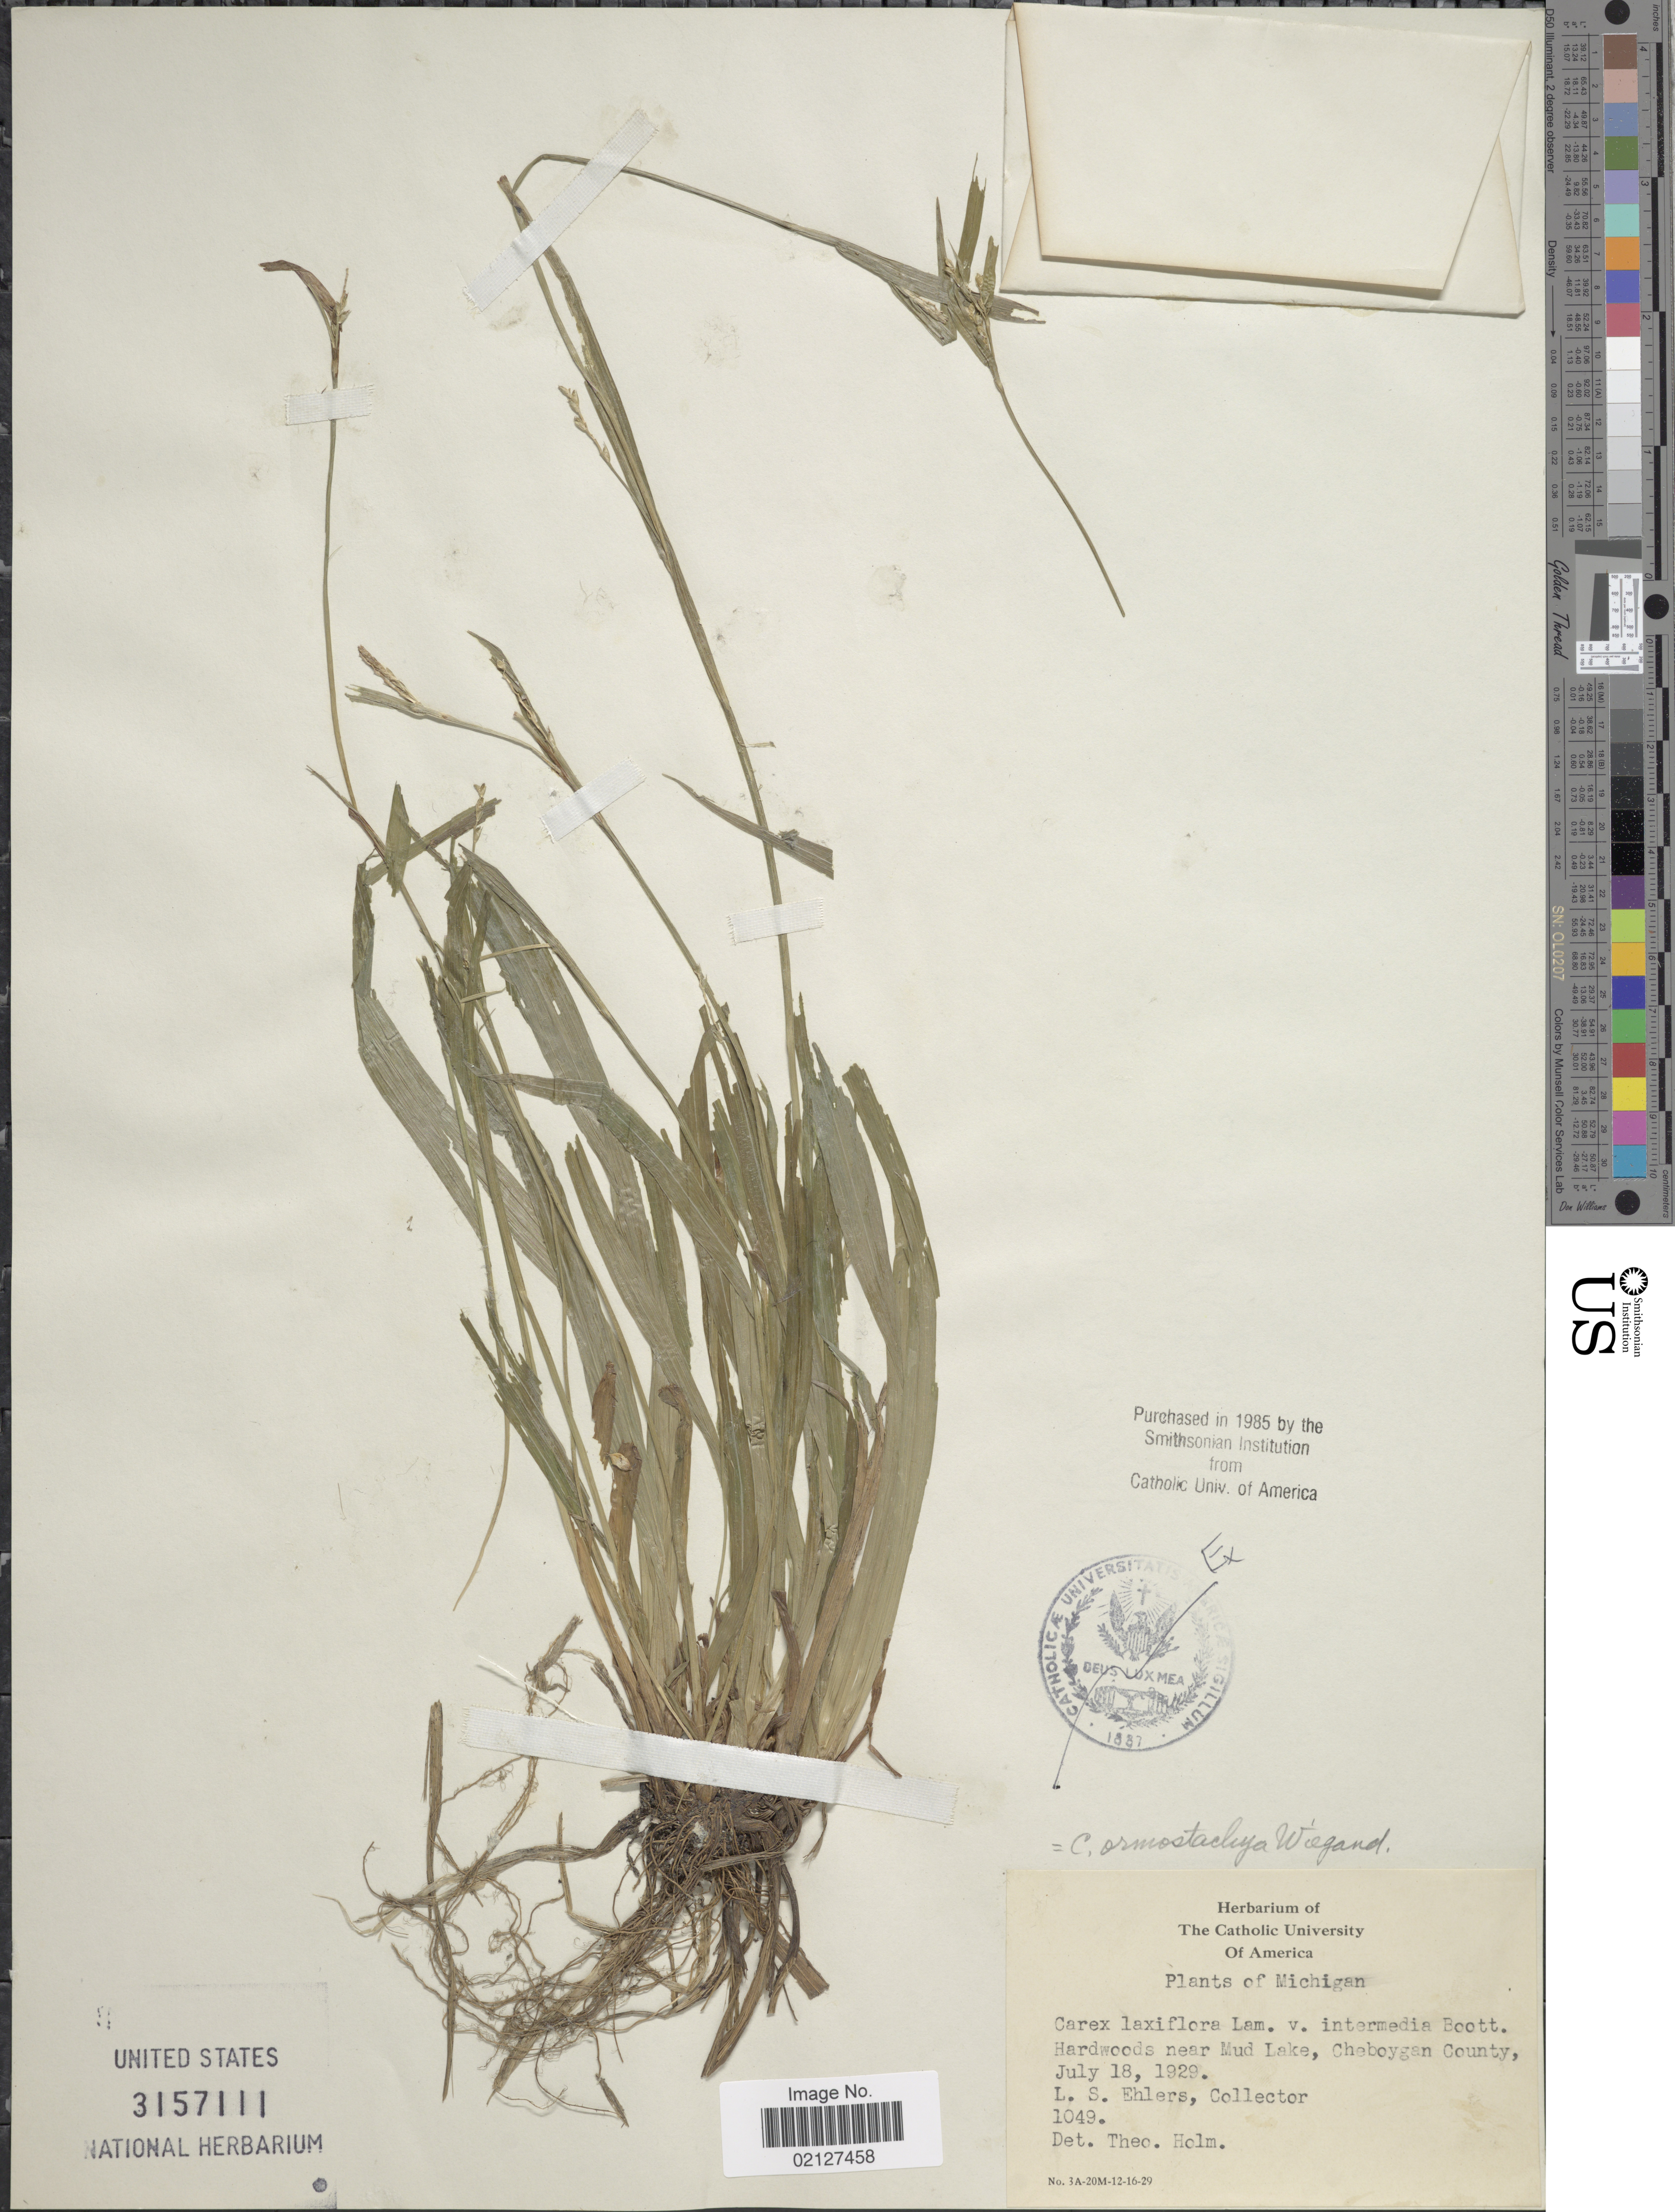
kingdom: Plantae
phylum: Tracheophyta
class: Liliopsida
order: Poales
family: Cyperaceae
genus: Carex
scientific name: Carex ormostachya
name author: Wiegand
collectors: L. Ehlers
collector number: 1049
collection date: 1929-07-18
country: United States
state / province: Michigan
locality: Hardwoods near Mud Lake, Cheboygan County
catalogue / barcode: US 3157111